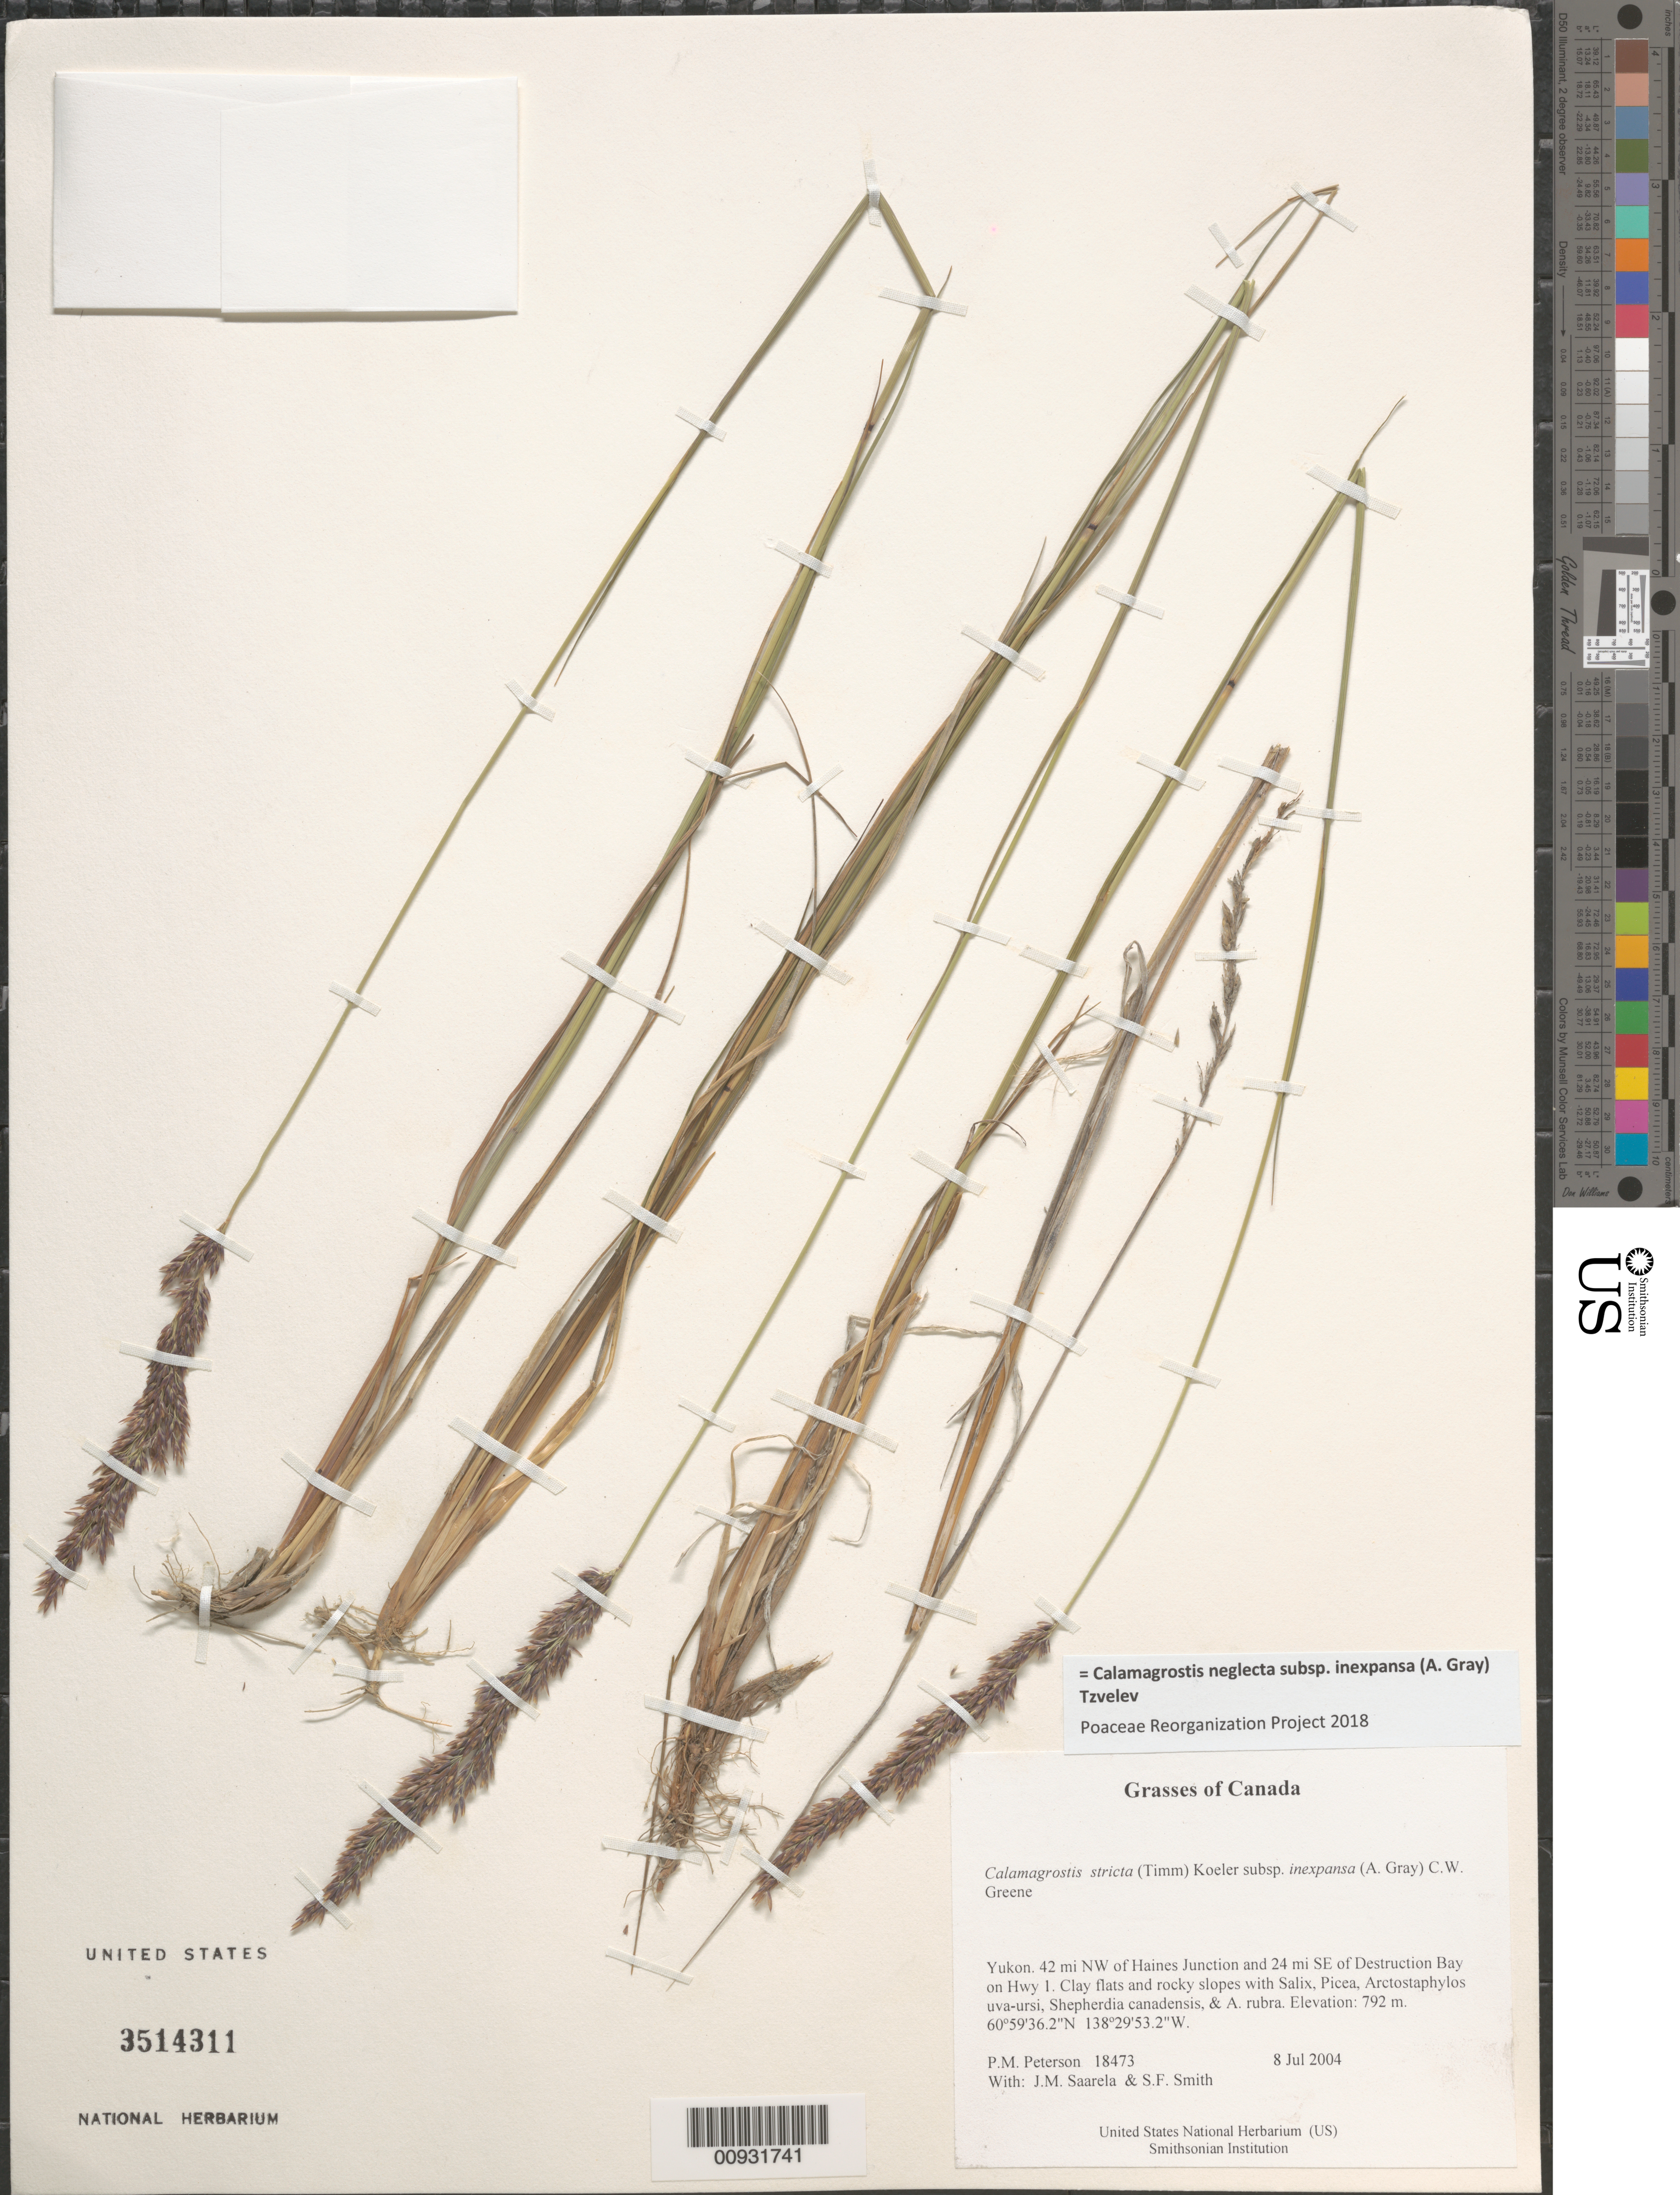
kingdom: Plantae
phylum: Tracheophyta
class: Liliopsida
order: Poales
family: Poaceae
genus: Calamagrostis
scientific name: Calamagrostis neglecta subsp. inexpansa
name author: (A. Gray) Tzvelev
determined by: Poaceae Reorganization Project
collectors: P. M. Peterson, J. Saarela & S.F. Smith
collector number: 18473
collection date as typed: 08 Jul 2004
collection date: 2004-07-08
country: Canada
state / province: Yukon Territory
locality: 42 mi NW of Haines Junction and 24 mi SE of Destruction Bay on Hwy 1. Clay flats and rocky slopes with Salix, Picea, Arctostaphylos uva-ursi, Shepherdia canadensis, & A. rubra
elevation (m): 792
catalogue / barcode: US 3514311